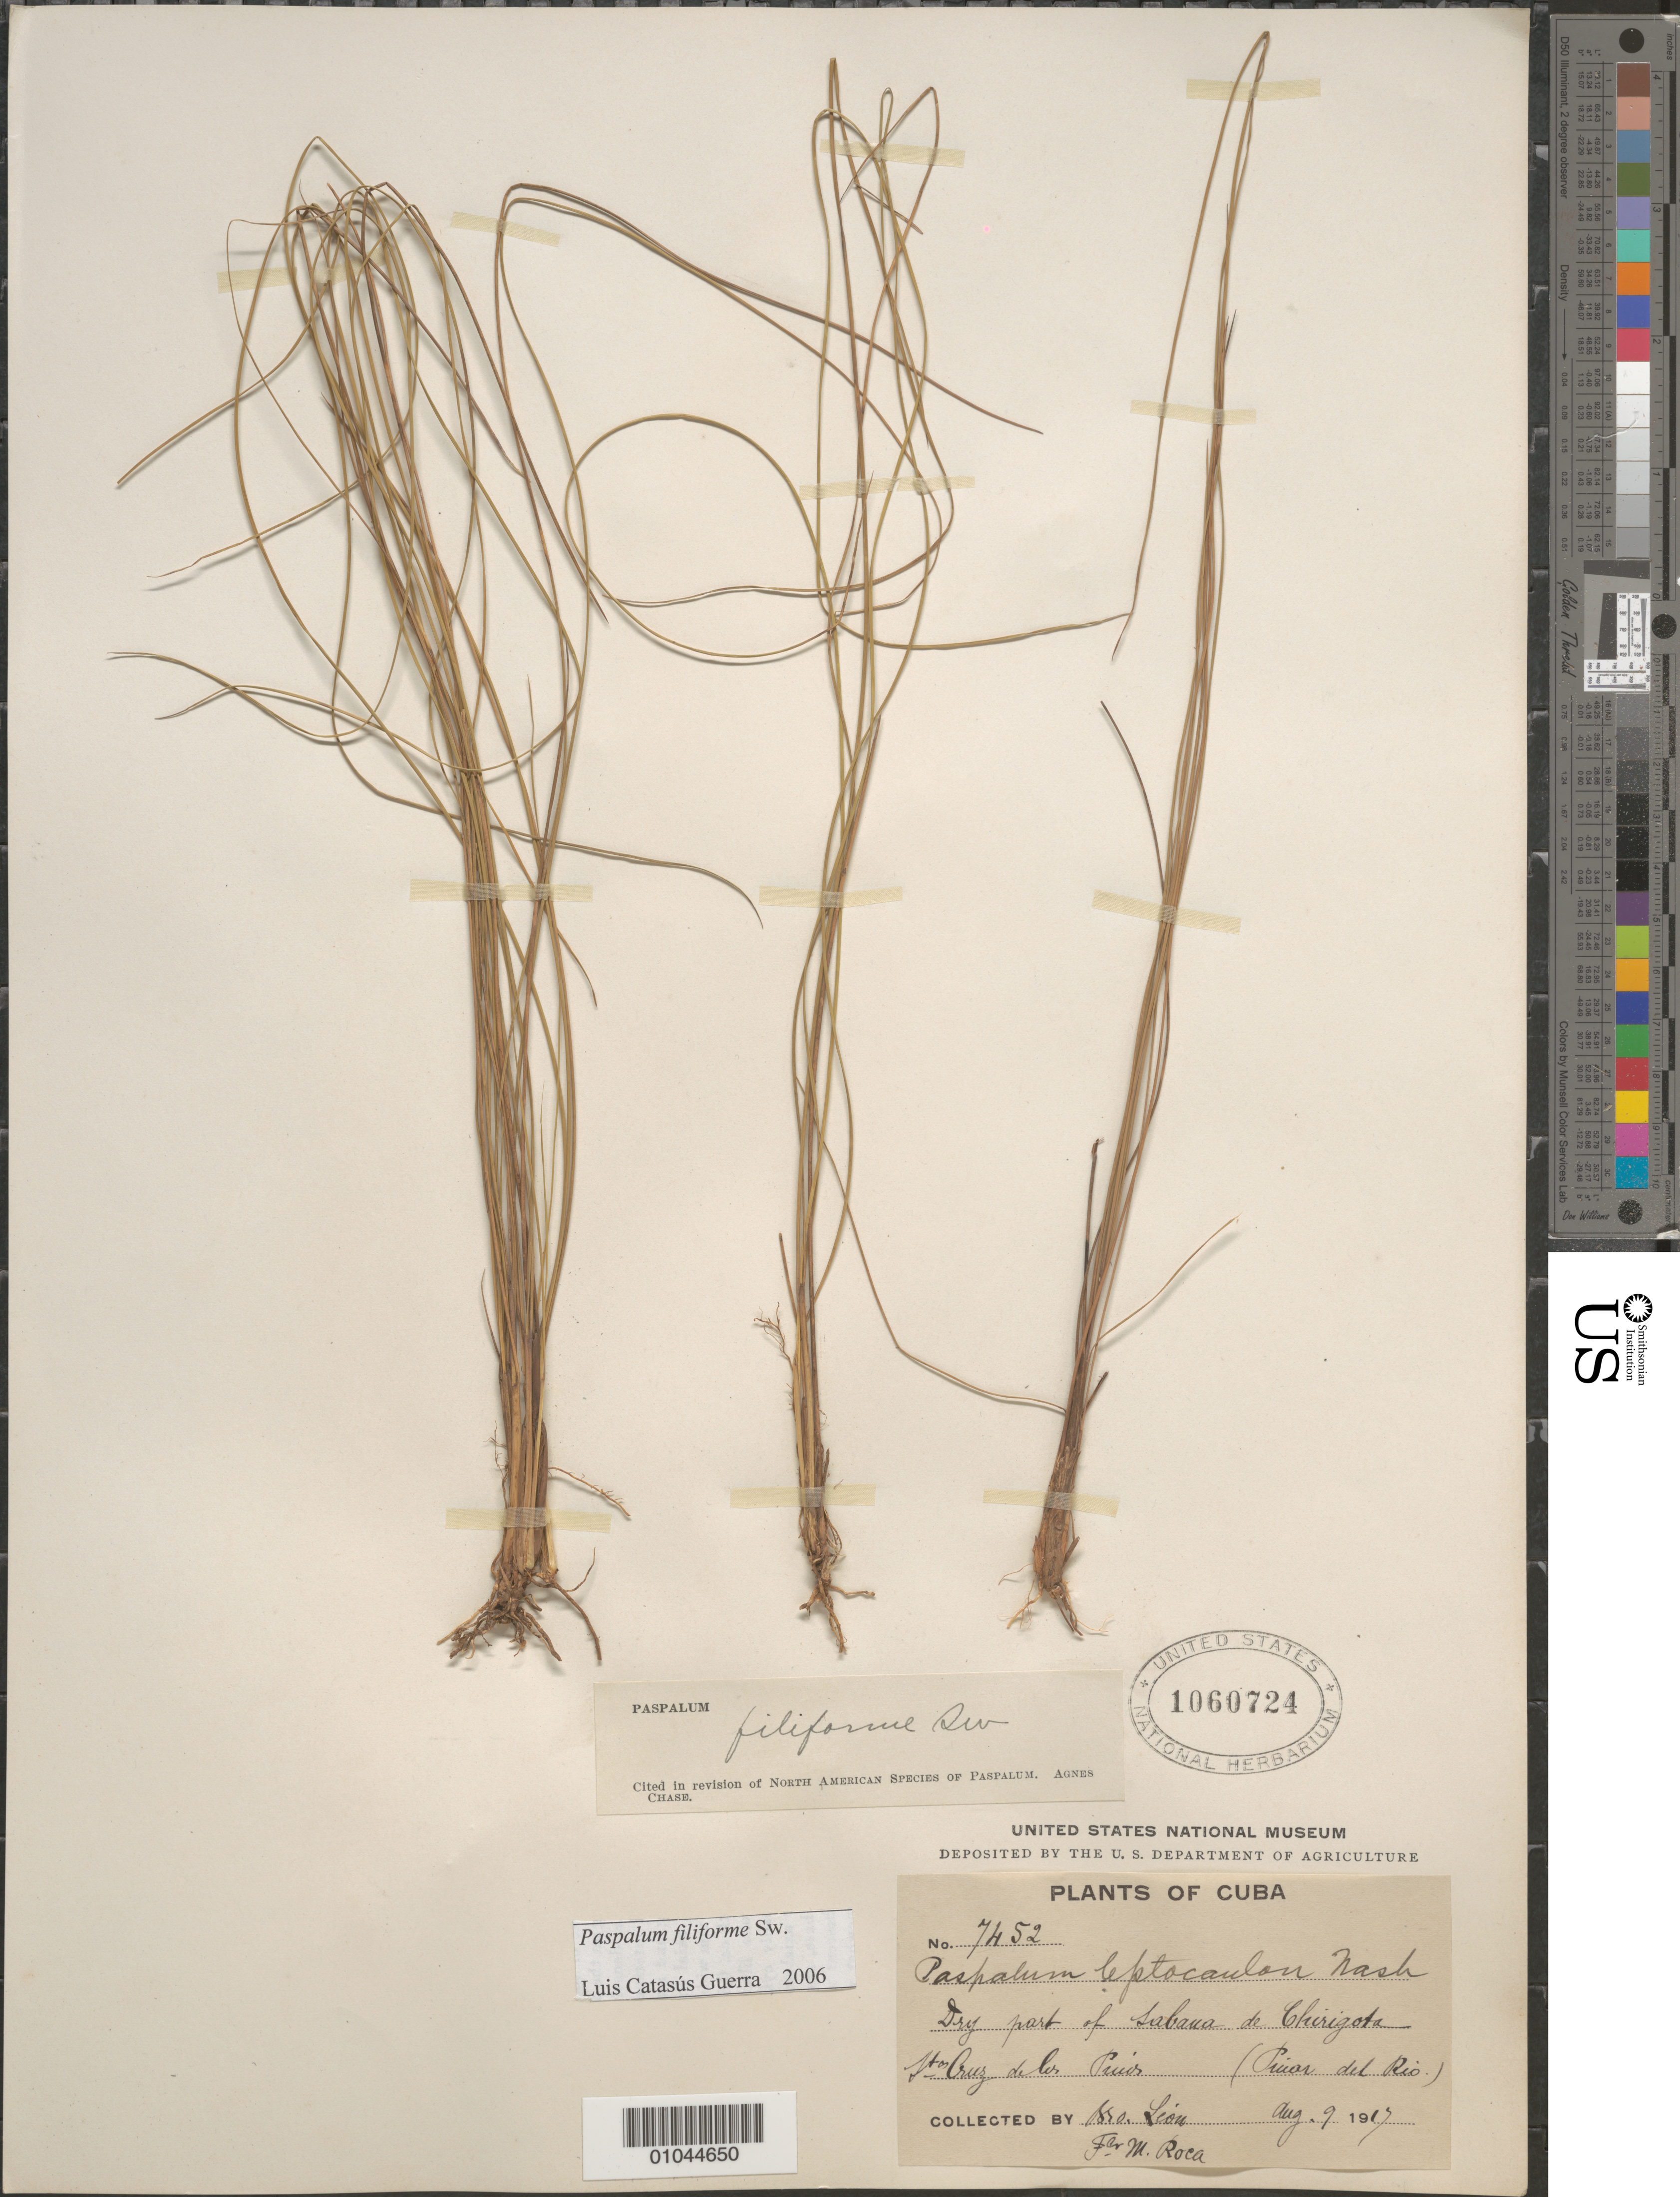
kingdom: Plantae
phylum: Tracheophyta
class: Liliopsida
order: Poales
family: Poaceae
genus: Paspalum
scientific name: Paspalum filiforme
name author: Sw.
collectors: Bro. León & M. Roca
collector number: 7452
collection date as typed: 09 Aug 1917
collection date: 1917-08-09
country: Cuba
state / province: Pinar del Rio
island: Cuba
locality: Dry part of Sabana de Chirigota, Santa Cruz de los Pinos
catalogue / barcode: US 1060724